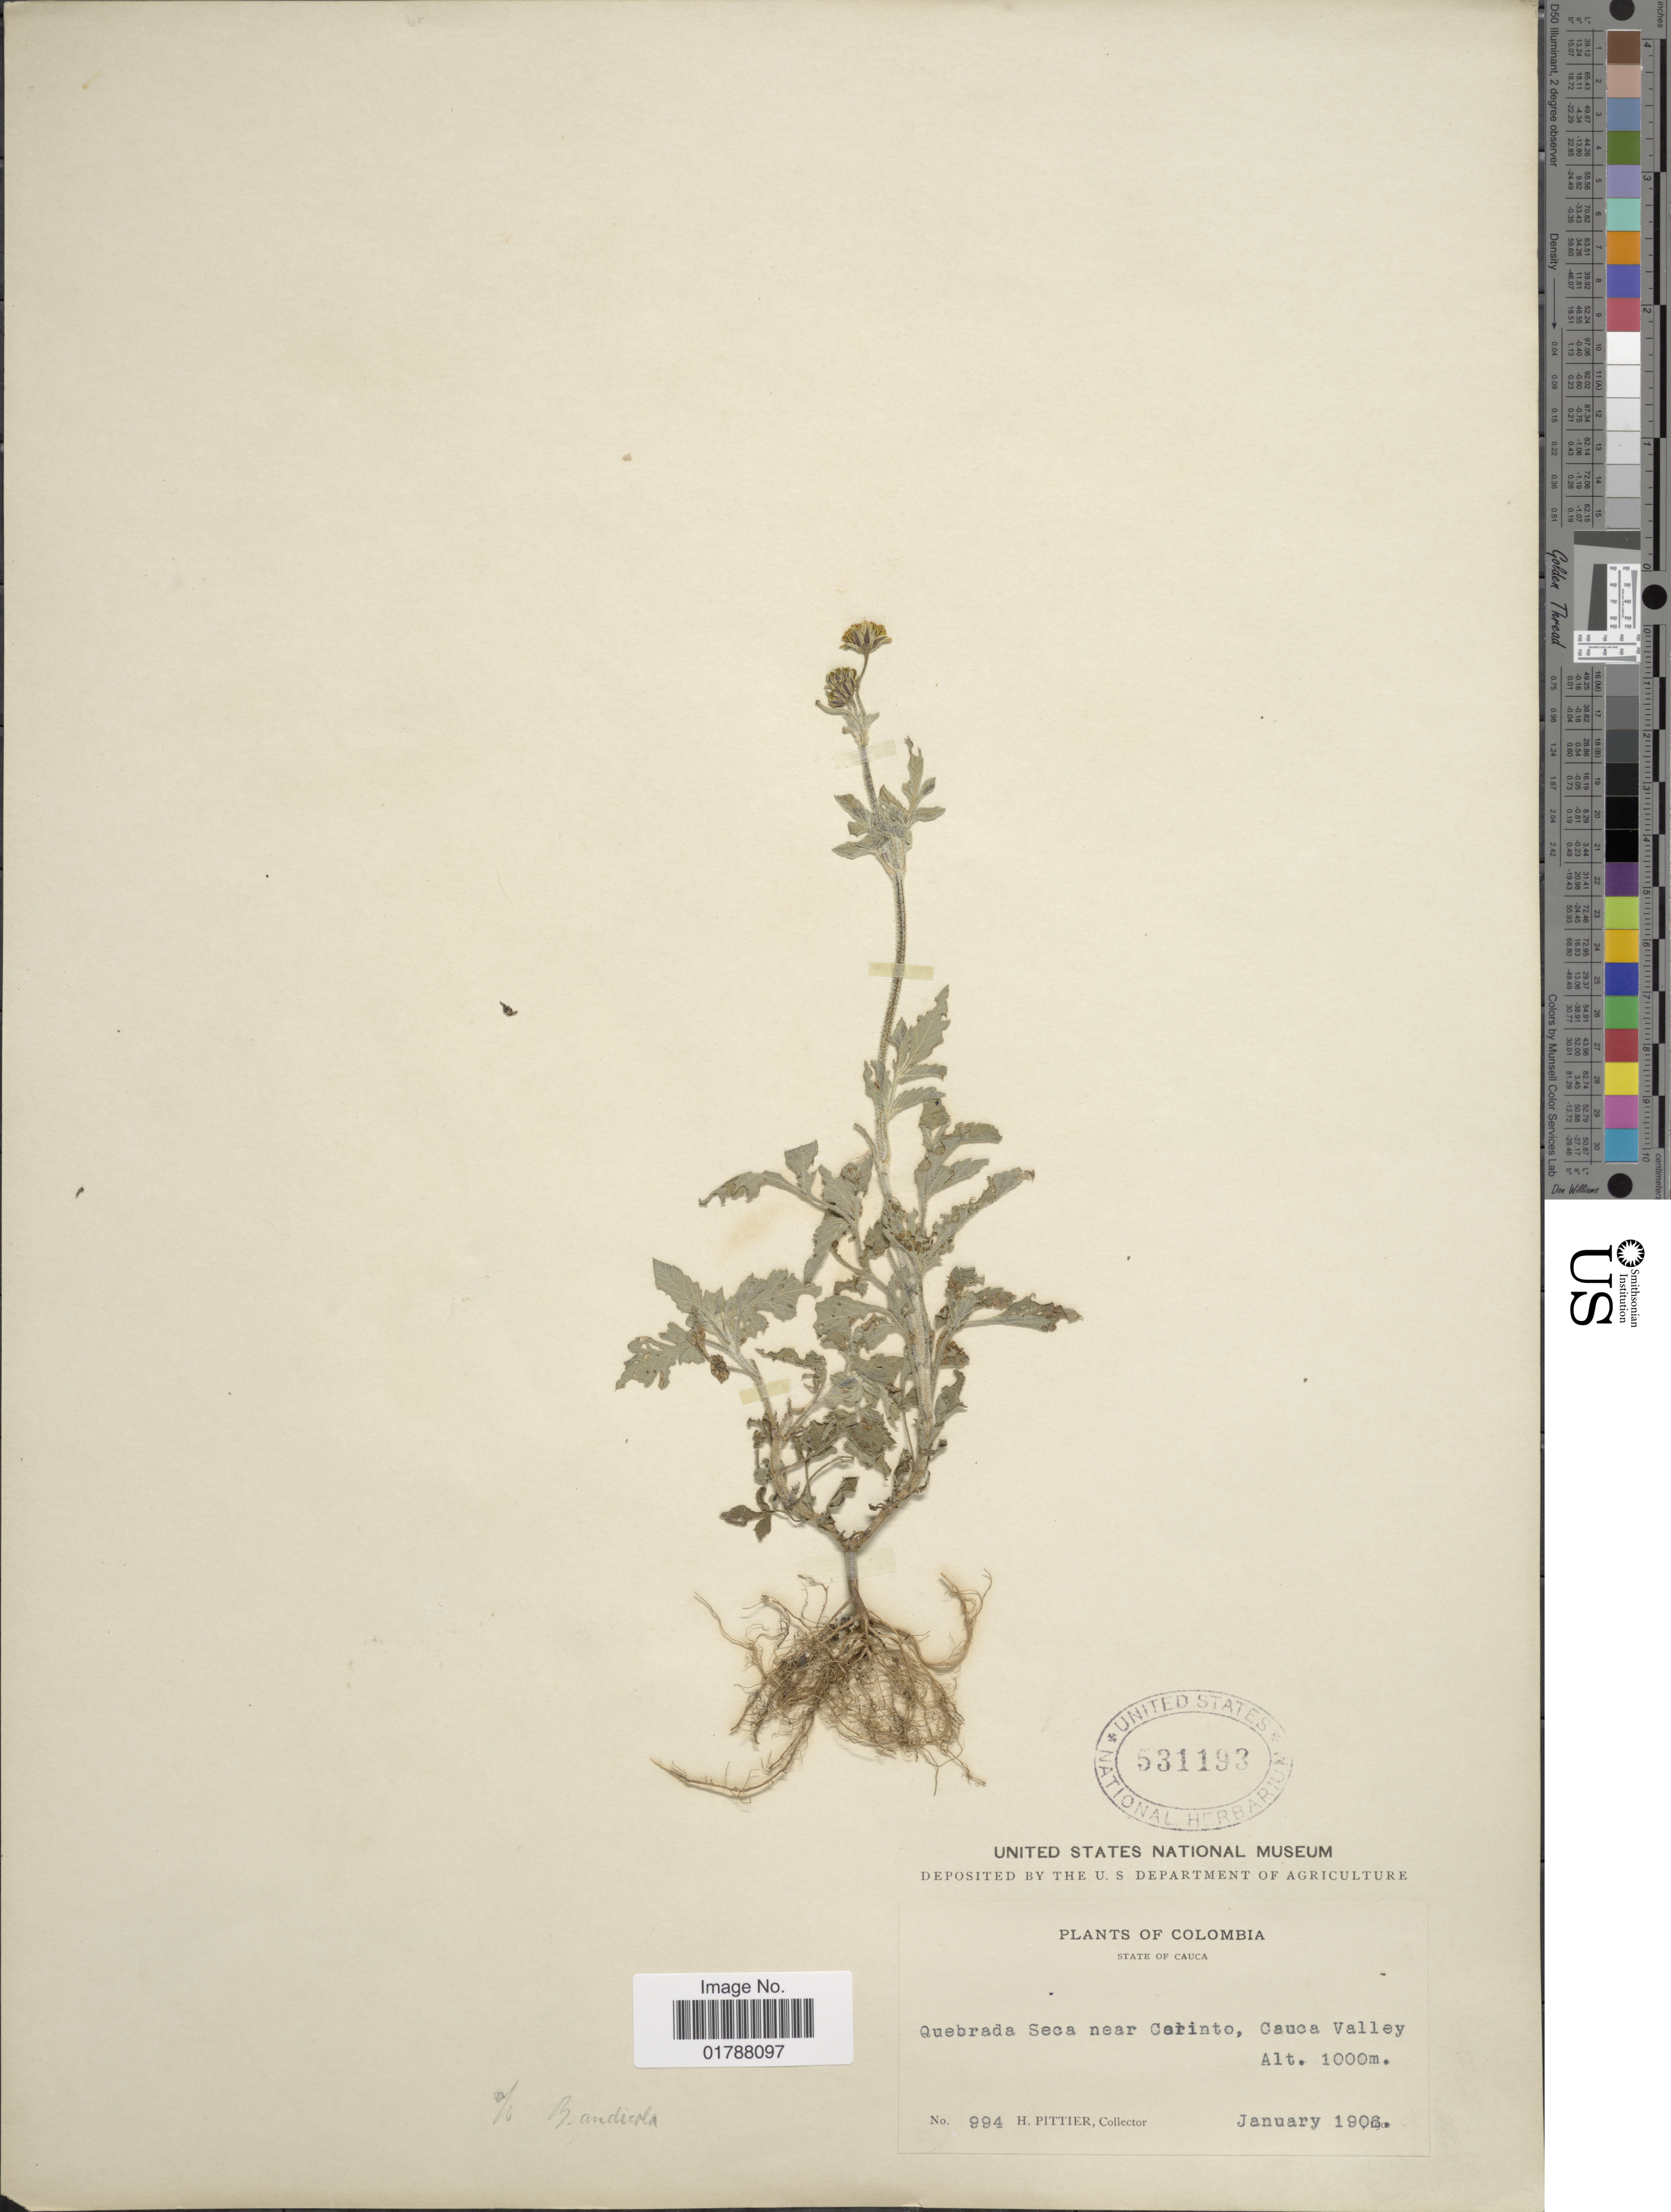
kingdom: Plantae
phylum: Tracheophyta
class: Magnoliopsida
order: Asterales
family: Asteraceae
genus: Bidens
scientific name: Bidens andicola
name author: Kunth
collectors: H. F. Pittier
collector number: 994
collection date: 1906-01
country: Colombia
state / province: Cauca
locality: State of Cauca, Quebrada Seca near Cerinto, Cauca Valley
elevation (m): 1000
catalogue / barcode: US 531193